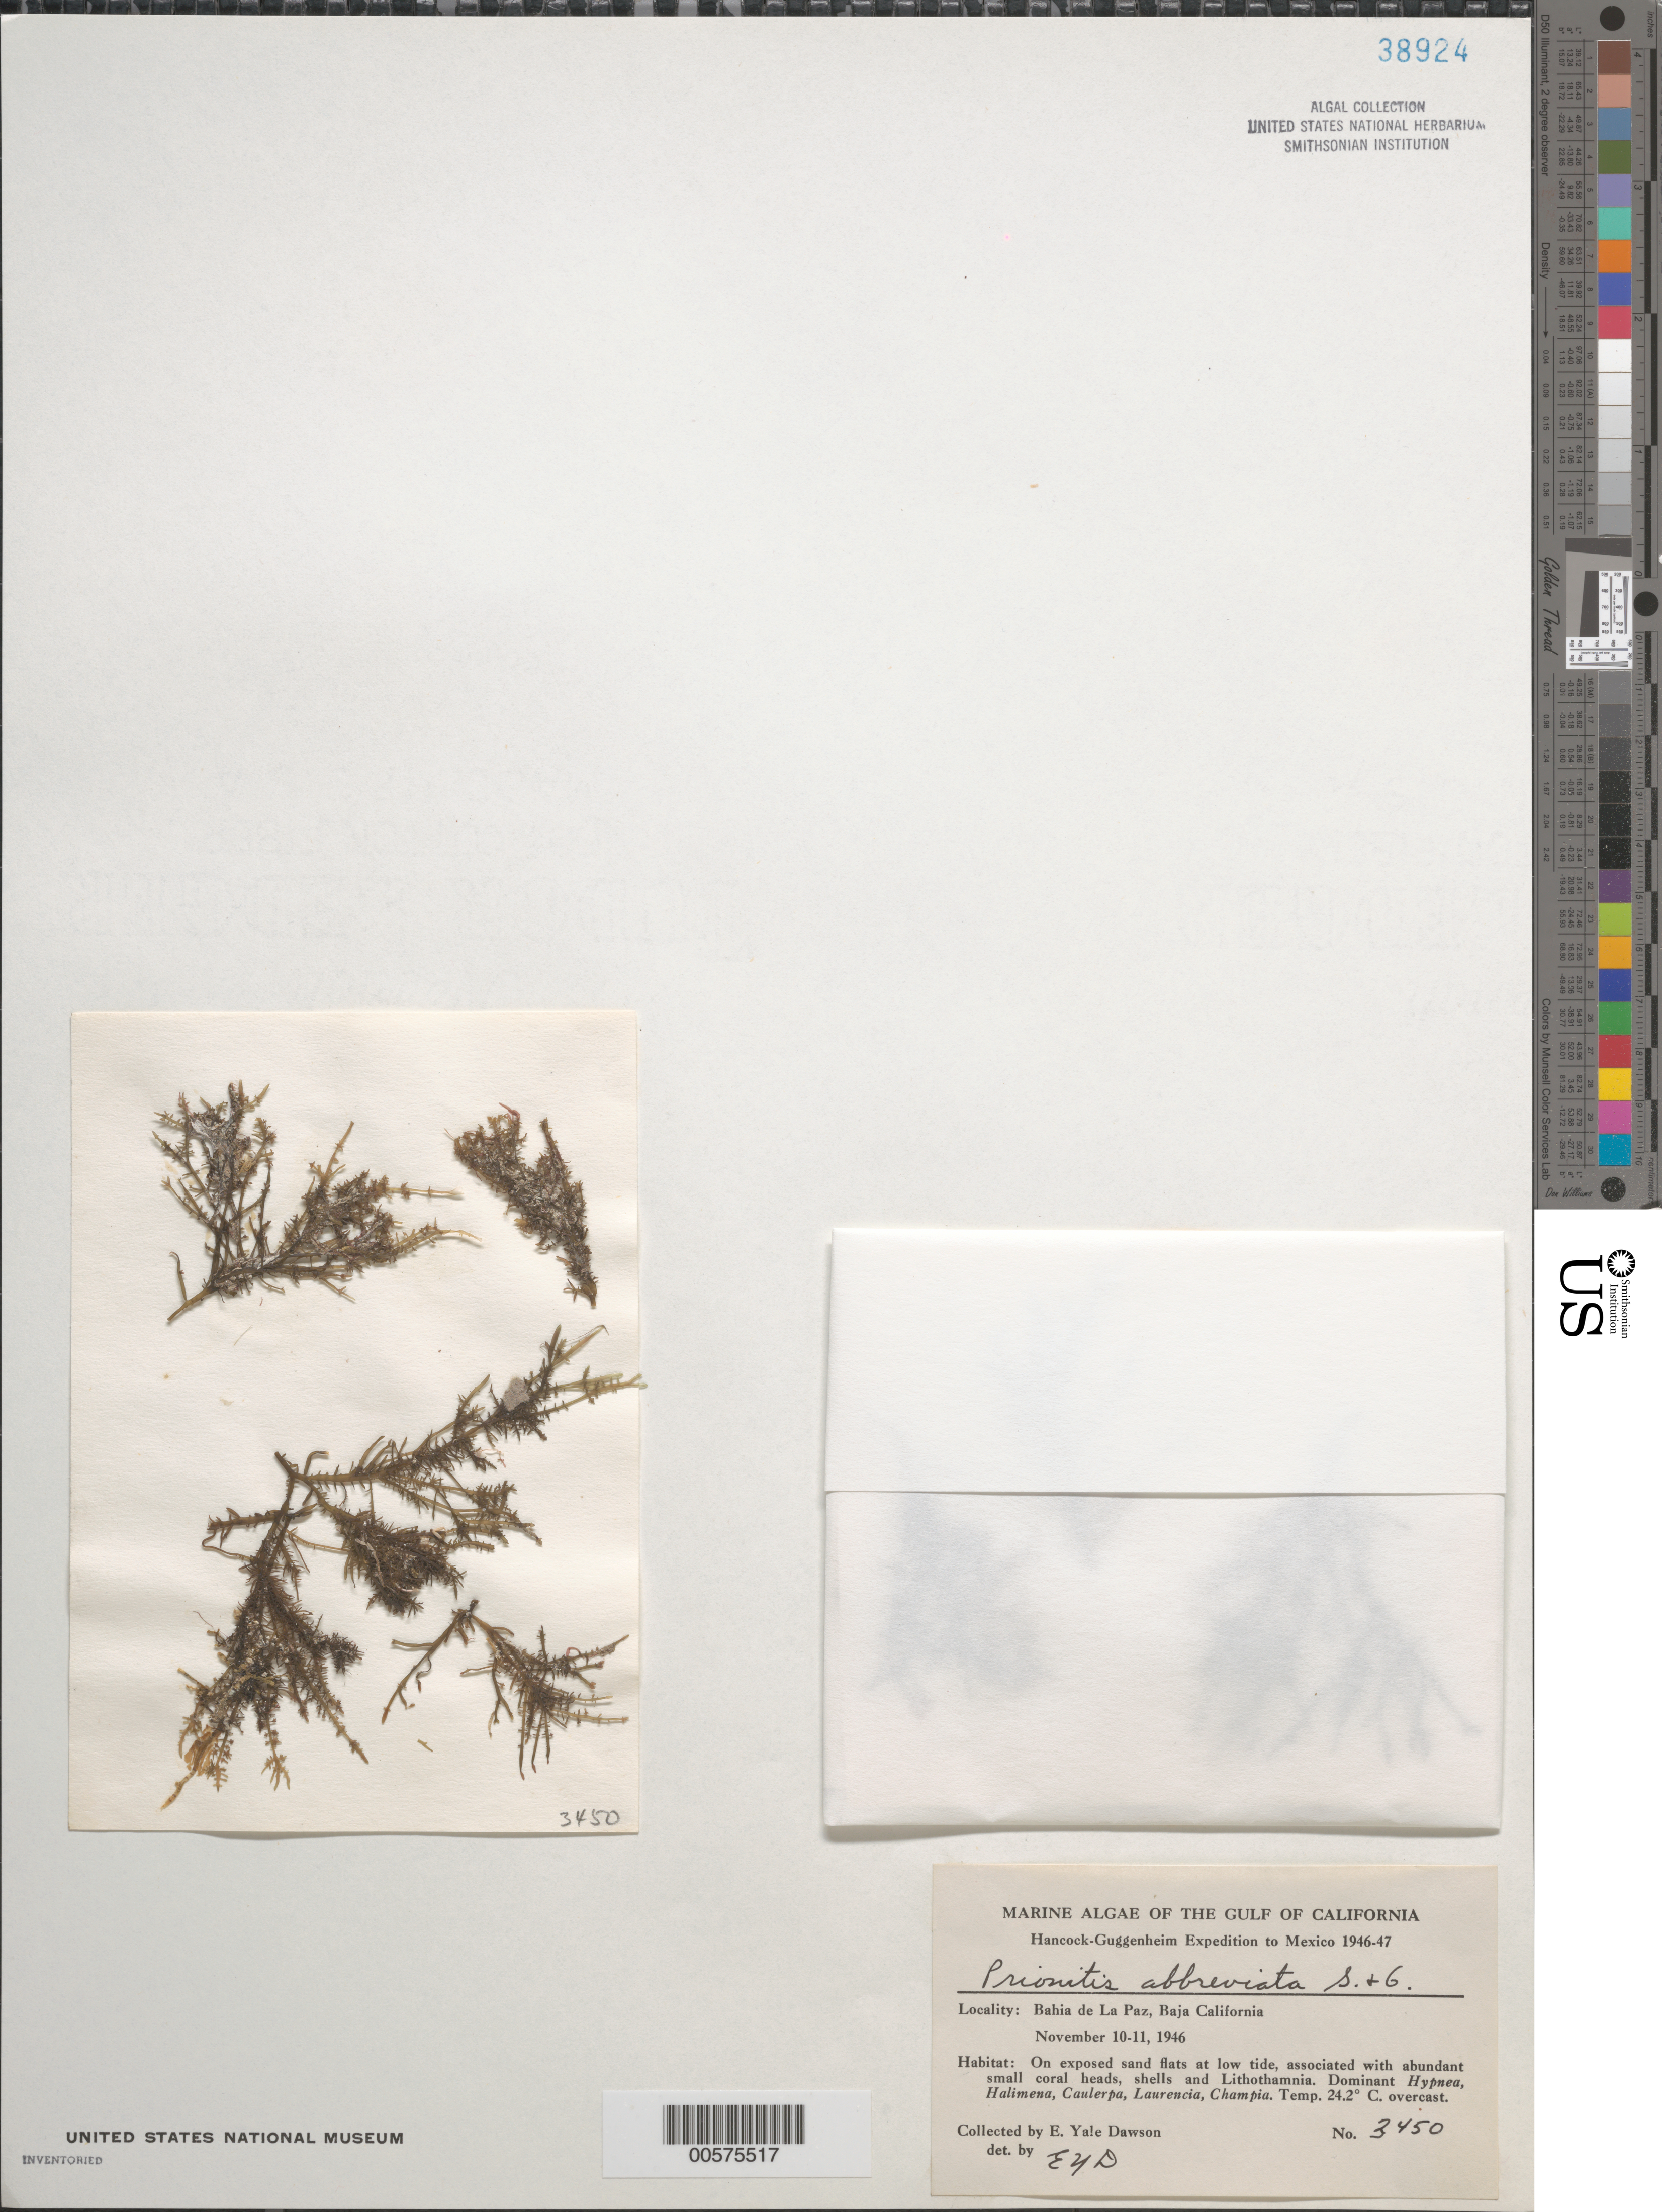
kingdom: Plantae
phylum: Rhodophyta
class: Florideophyceae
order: Cryptonemiales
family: Cryptonemiaceae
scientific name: Prionitis abbreviata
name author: Setchell & N.L. Gardner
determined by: Dawson, E. Y.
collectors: E. Y. Dawson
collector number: EYD 3450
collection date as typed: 10 Nov 1946 TO 11 Nov 1946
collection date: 1946-11-10/1946-11-11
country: Mexico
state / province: Baja California Sur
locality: Bahia de La Paz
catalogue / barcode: US 38924